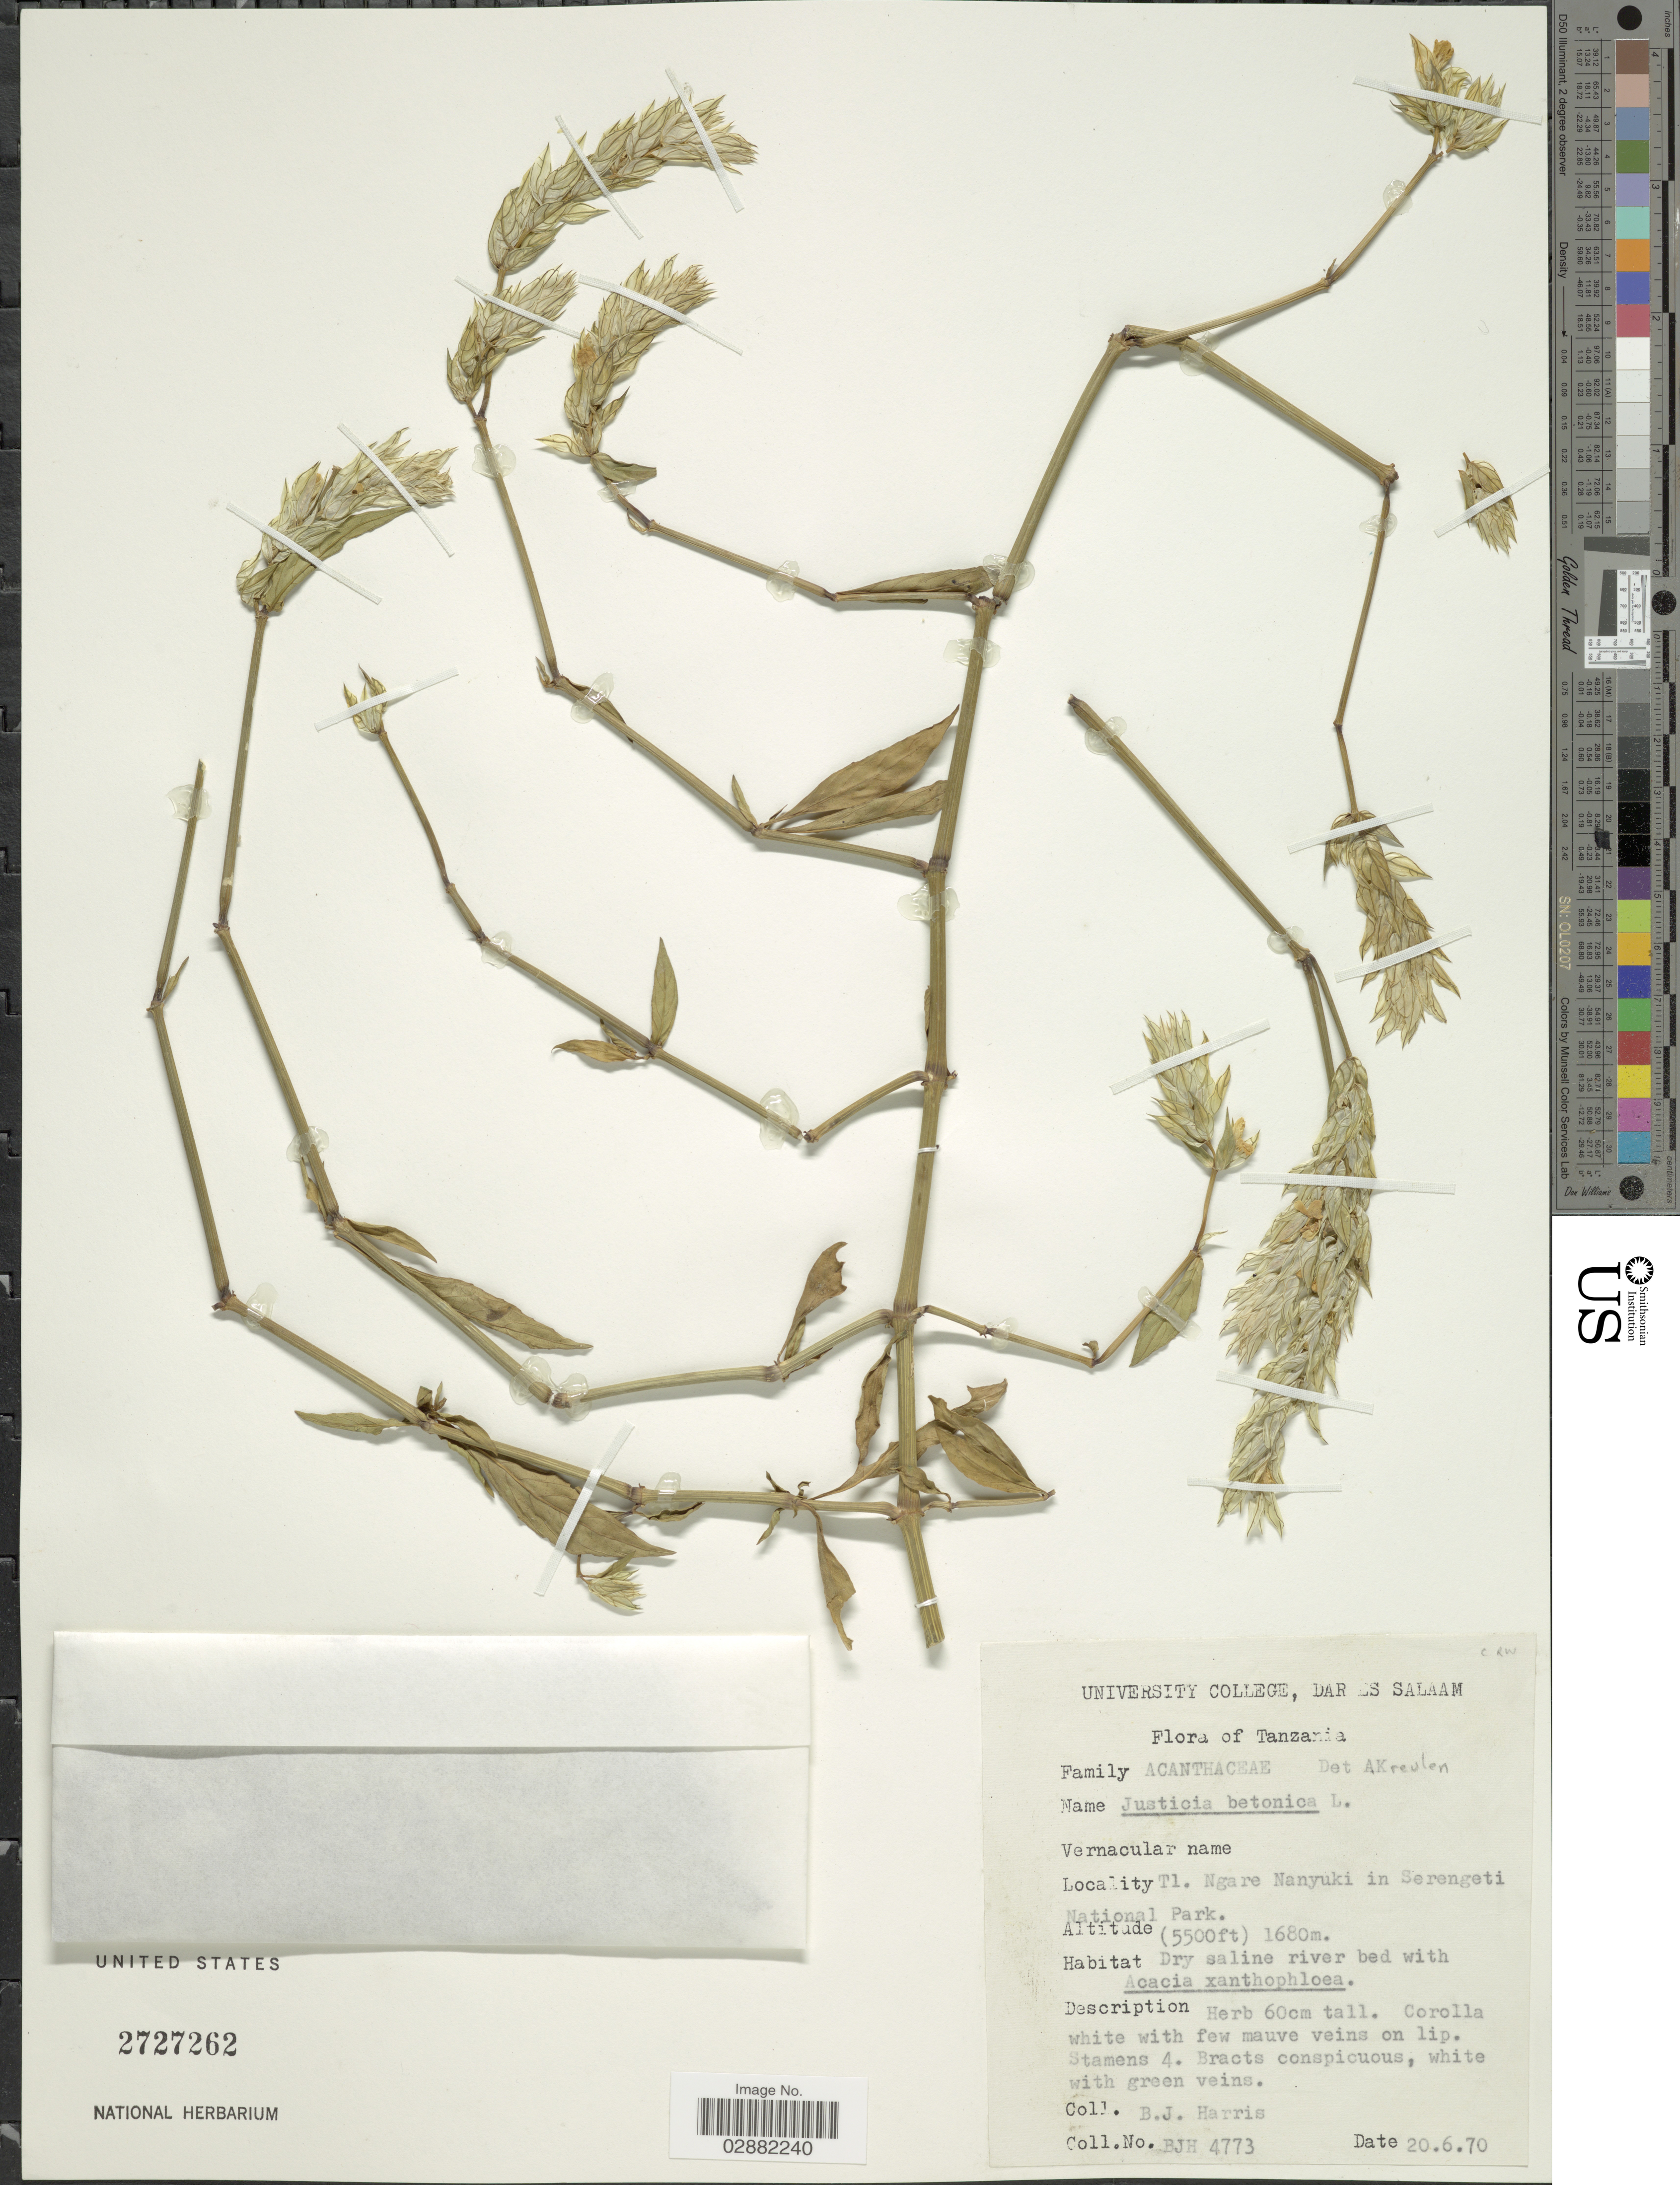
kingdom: Plantae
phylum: Tracheophyta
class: Magnoliopsida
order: Lamiales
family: Acanthaceae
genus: Justicia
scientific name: Justicia betonica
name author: L.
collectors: B. J. Harris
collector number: BJH 4773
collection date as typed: Transcribed d/m/y: 20/6/70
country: Tanzania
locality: Tanzania. T1. Ngare Nanyuki in Serengeti National Park.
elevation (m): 1680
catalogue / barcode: US 2727262